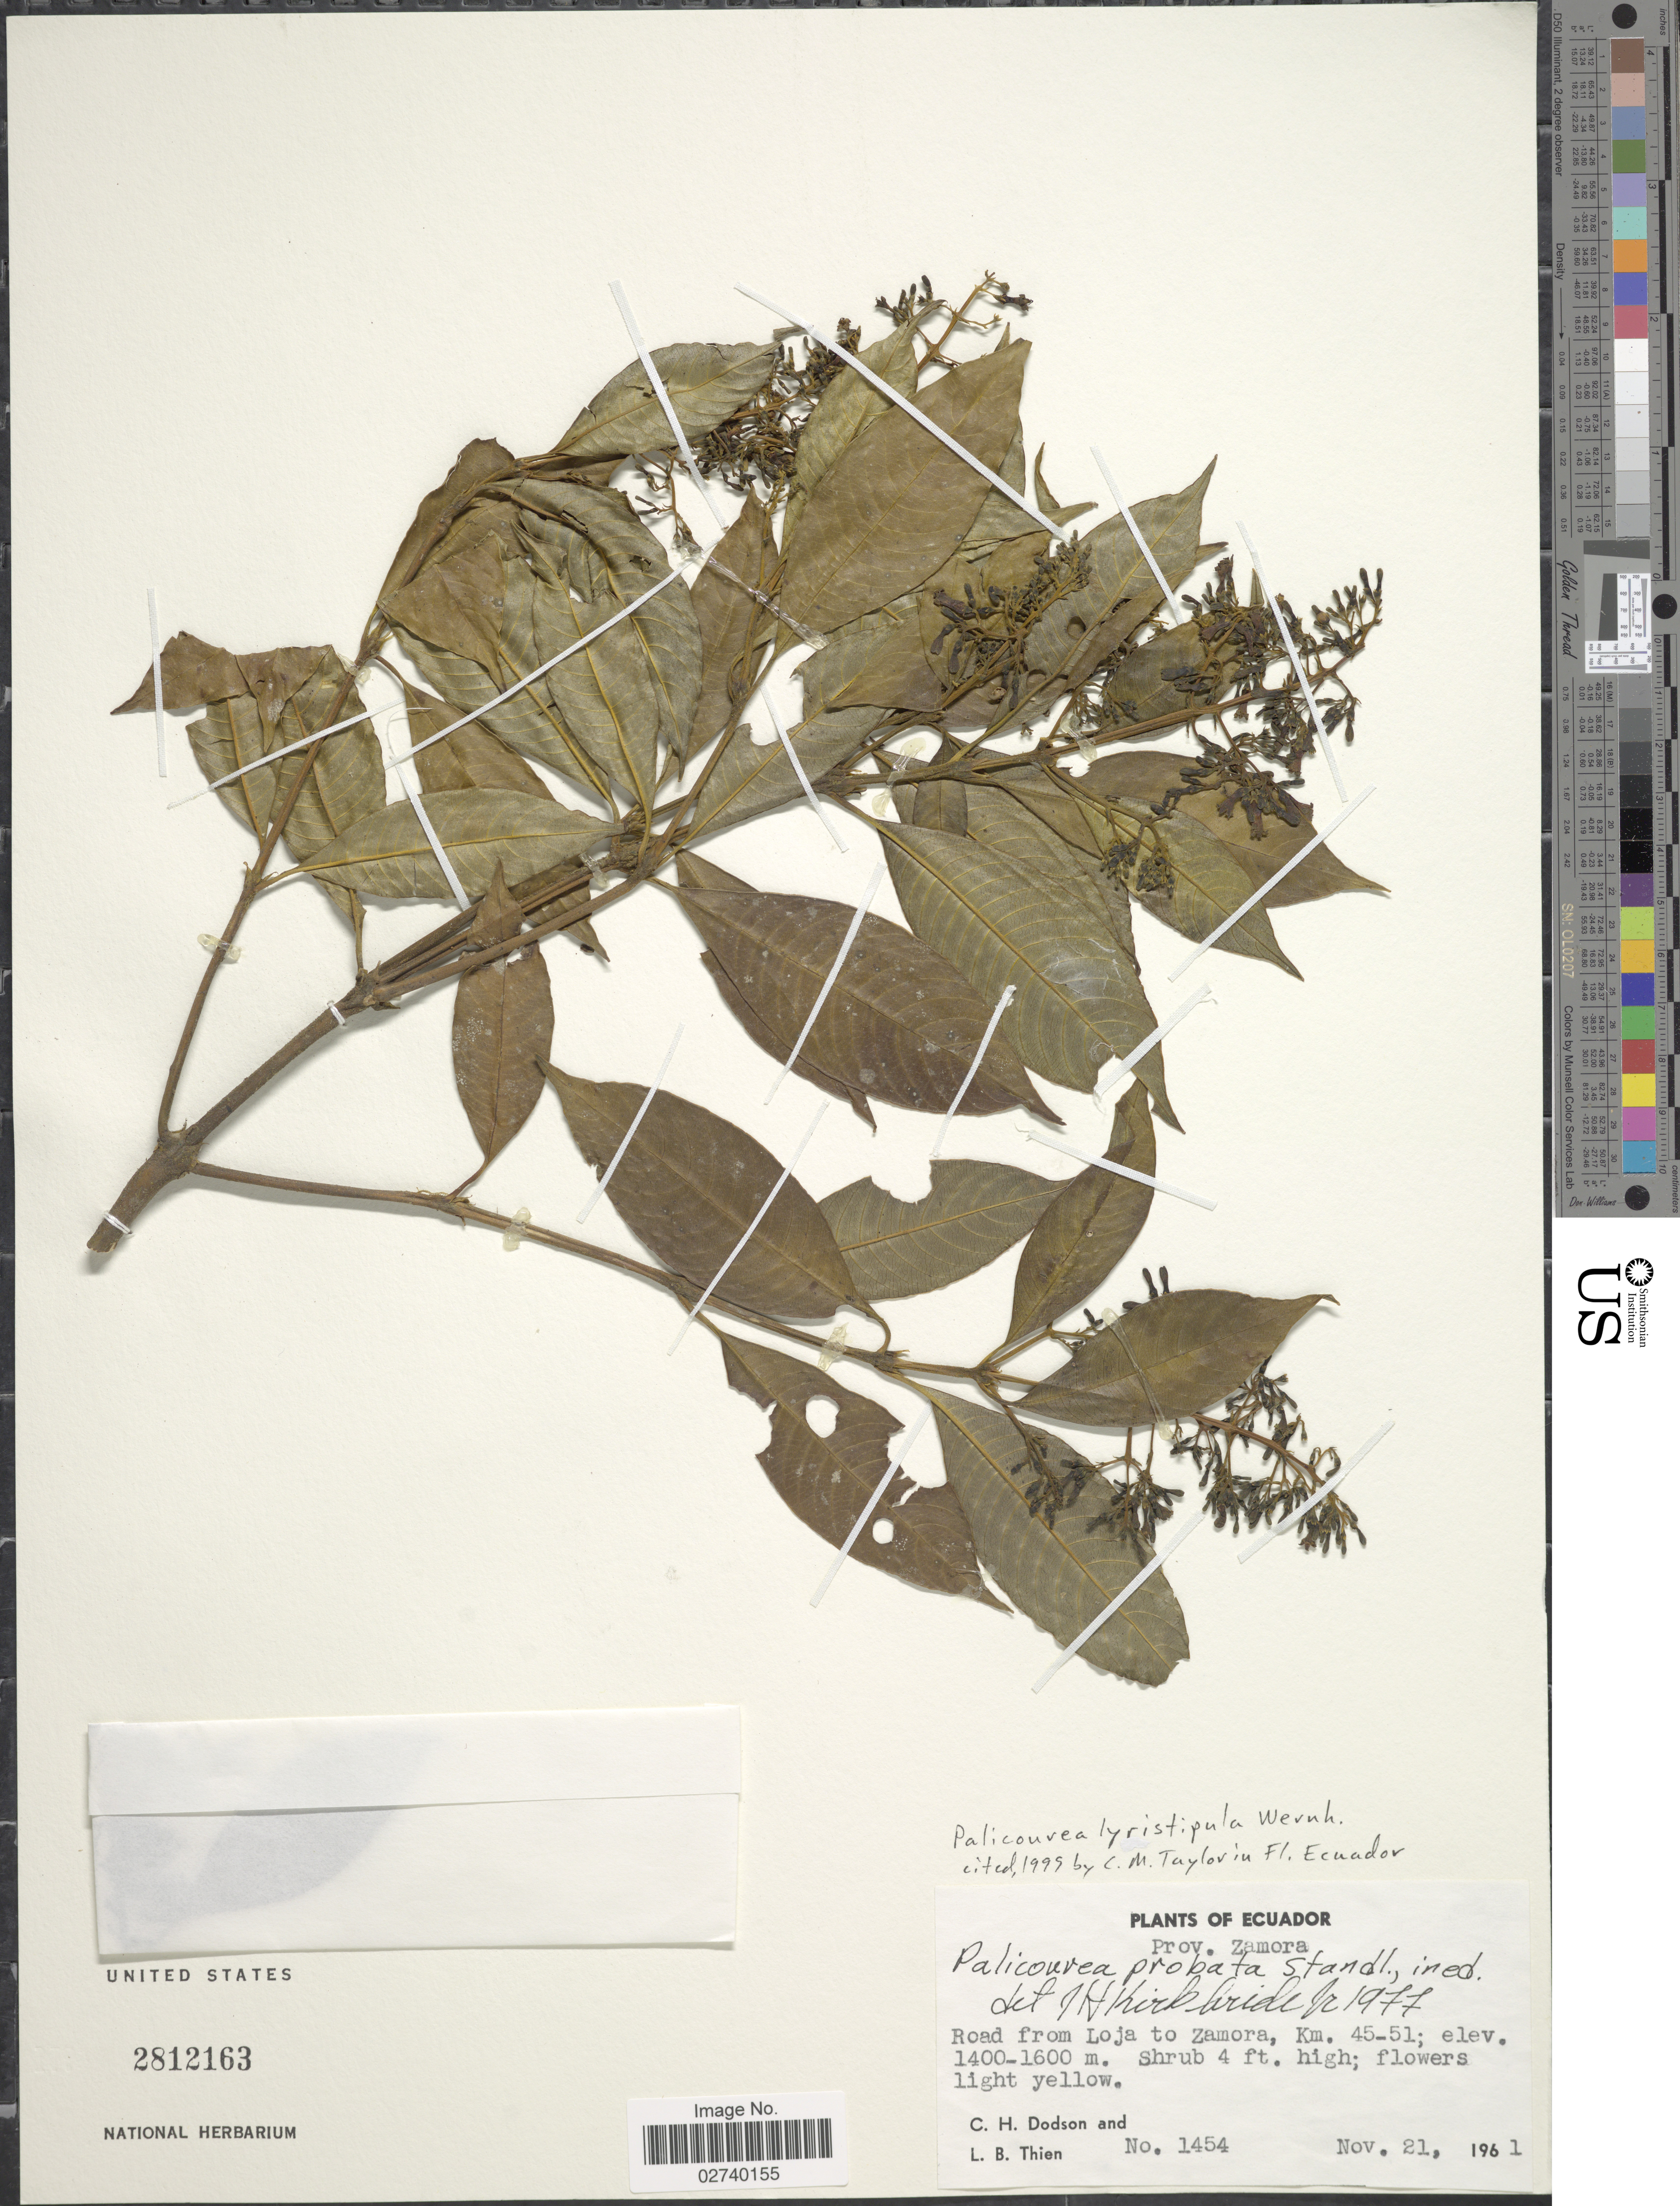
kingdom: Plantae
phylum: Tracheophyta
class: Magnoliopsida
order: Gentianales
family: Rubiaceae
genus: Palicourea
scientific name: Palicourea lyristipula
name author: Wernham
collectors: C. H. Dodson & L. Thien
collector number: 1454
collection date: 1961-11-21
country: Ecuador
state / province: Zamora-Chinchipe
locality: Prov. Zamora, road from Loja to Zamora, Km. 45-51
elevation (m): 1400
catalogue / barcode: US 2812163